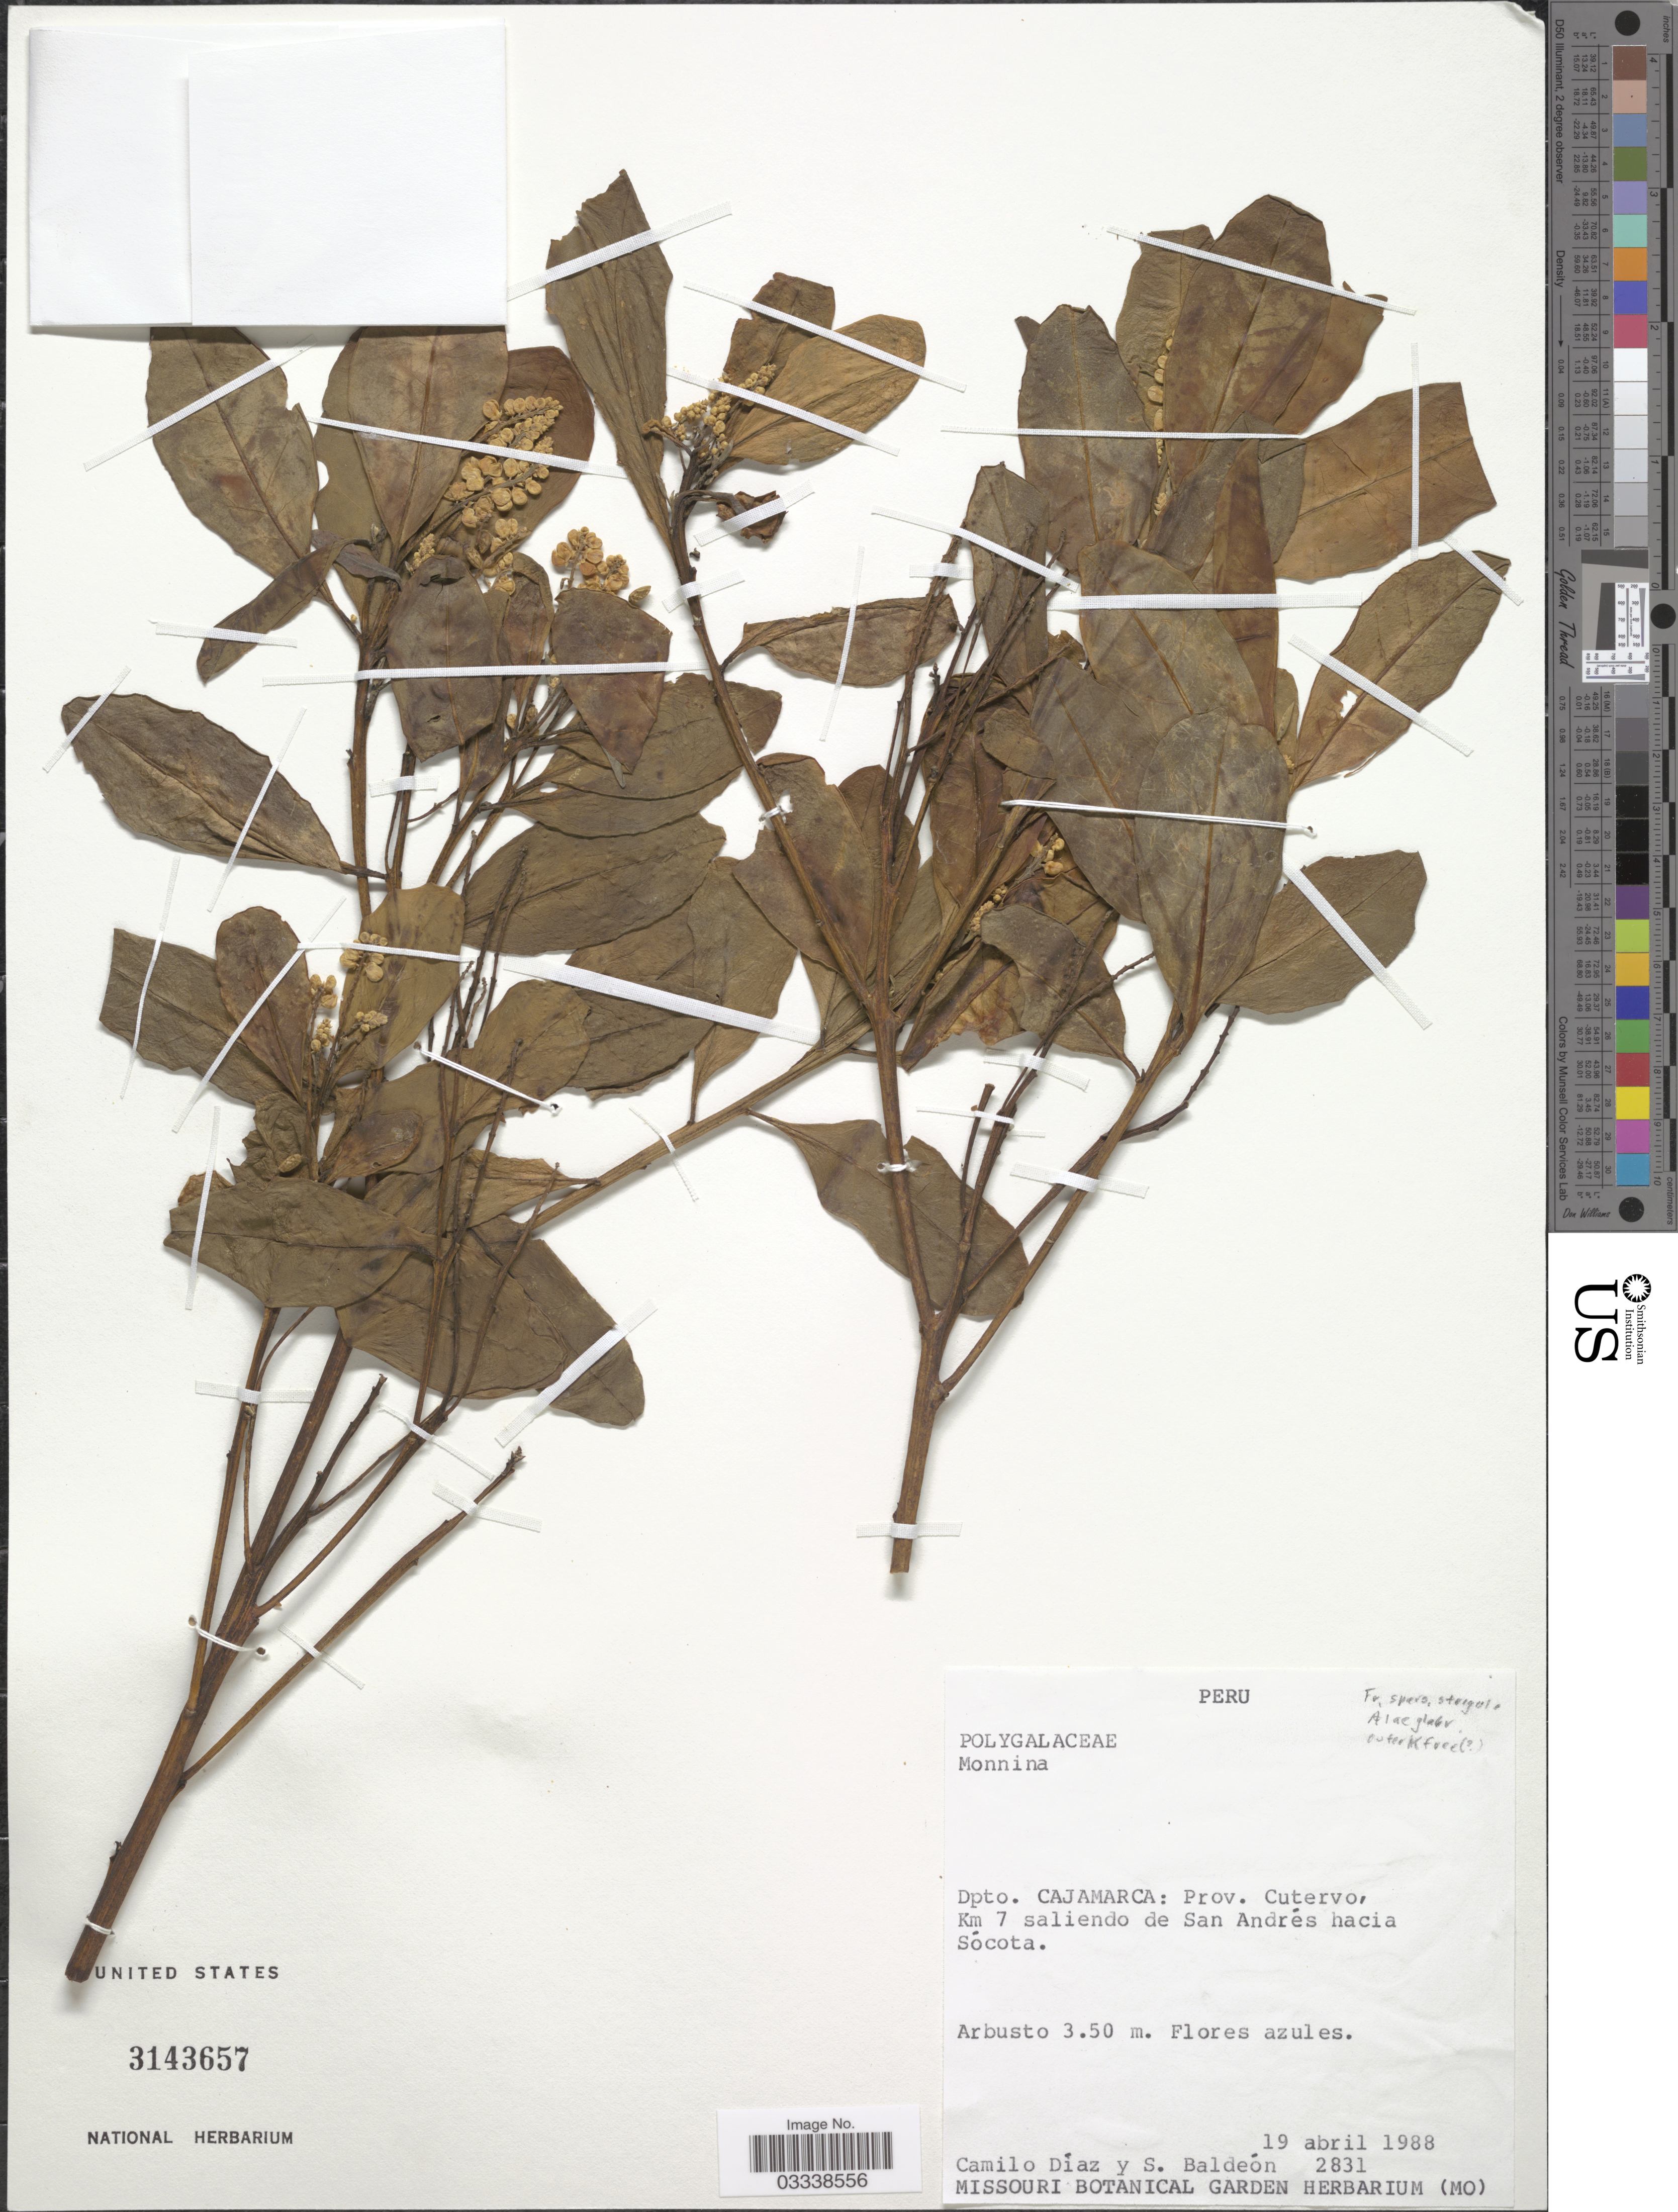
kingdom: Plantae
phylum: Tracheophyta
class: Magnoliopsida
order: Fabales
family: Polygalaceae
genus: Monnina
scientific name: Monnina sp.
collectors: C. Díaz & S. Baldeón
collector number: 2831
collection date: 1988-04-19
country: Peru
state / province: Cajamarca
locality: Dpto. Cajamarca: Prov. Cutervo, Km 7 saliendo de San Andrés hacia Sócota.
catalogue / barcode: US 3143657